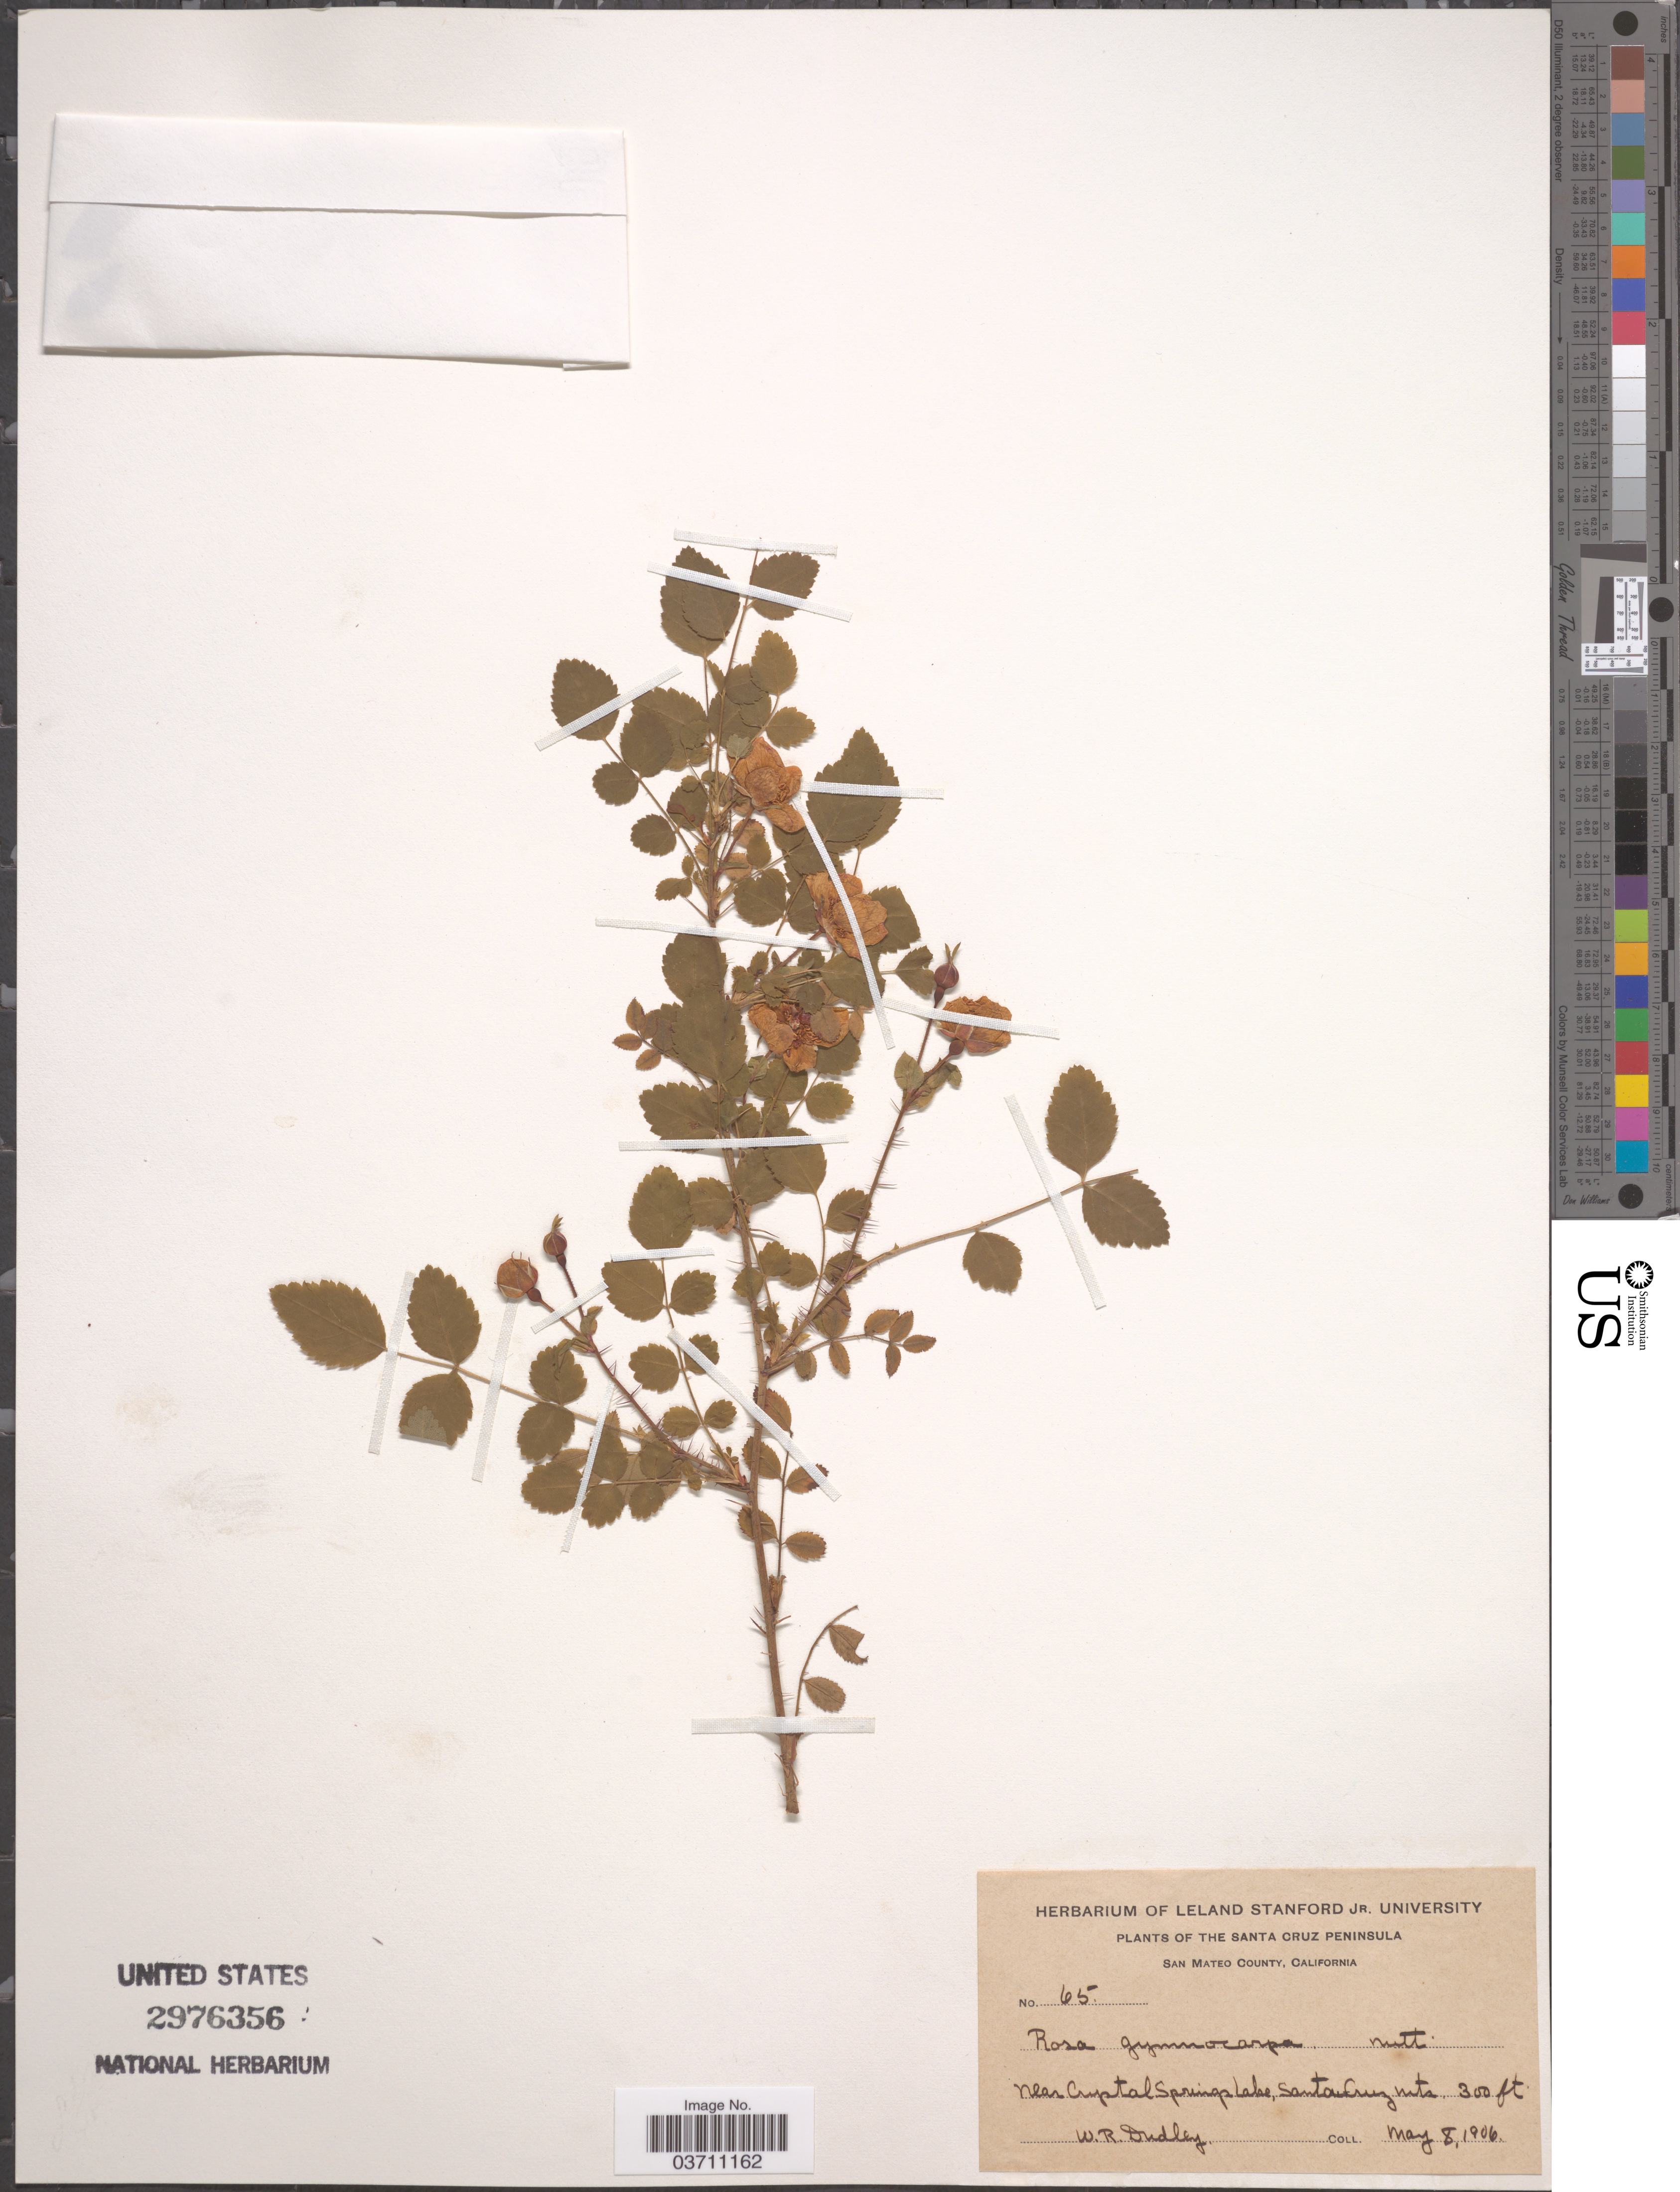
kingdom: Plantae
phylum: Tracheophyta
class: Magnoliopsida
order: Rosales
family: Rosaceae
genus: Rosa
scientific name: Rosa gymnocarpa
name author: Nutt.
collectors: W. Dudley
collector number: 65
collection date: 1906-05-08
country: United States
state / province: California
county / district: San Mateo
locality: The Santa Cruz Peninsula. San Mateo County. Near Crystal Springs Lake, Santa Cruz Mts.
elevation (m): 91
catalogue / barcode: US 2976356